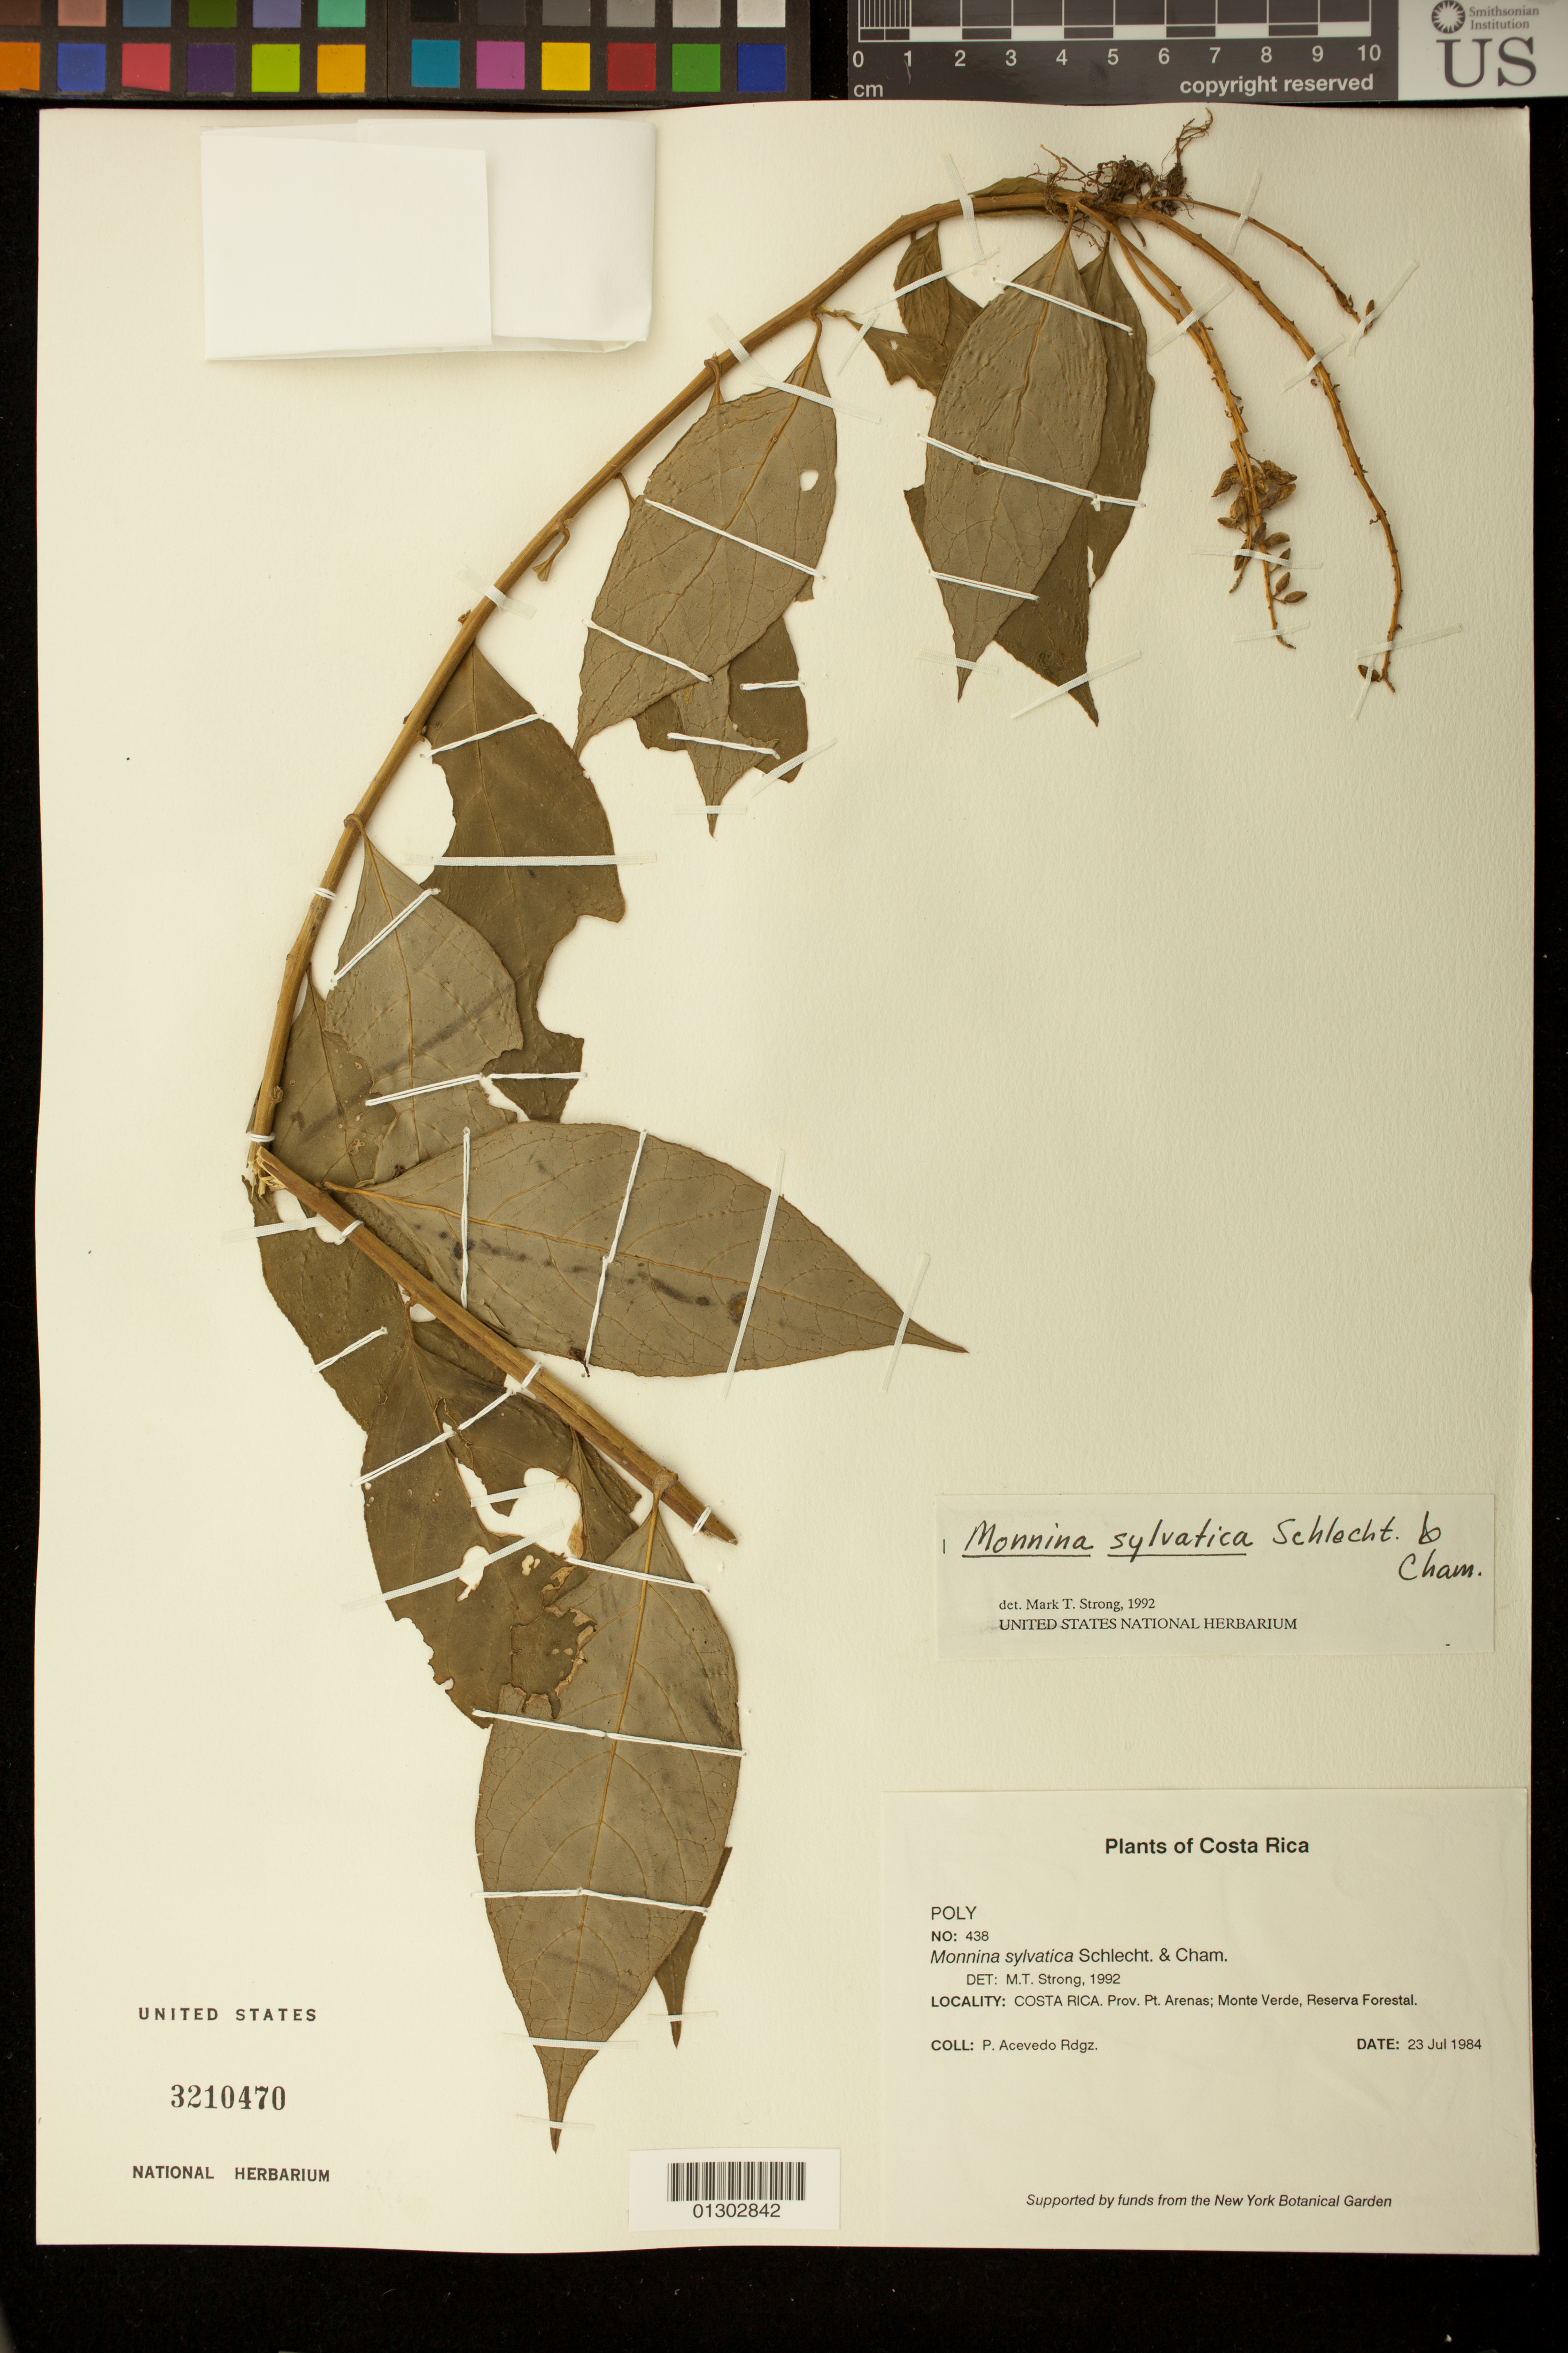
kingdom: Plantae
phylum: Tracheophyta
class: Magnoliopsida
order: Fabales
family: Polygalaceae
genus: Monnina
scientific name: Monnina sylvatica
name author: Schltdl. & Cham.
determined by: Strong, M. T., (US), Smithsonian Institution - National Museum of Natural History (UNITED STATES)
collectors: P. Acevedo-Rodr.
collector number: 438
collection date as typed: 23 Jul 1984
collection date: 1984-07-23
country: Costa Rica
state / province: Puntarenas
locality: Prov. Pt. Arenas; Monte Verde, Reserva Forestal.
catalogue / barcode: US 3210470